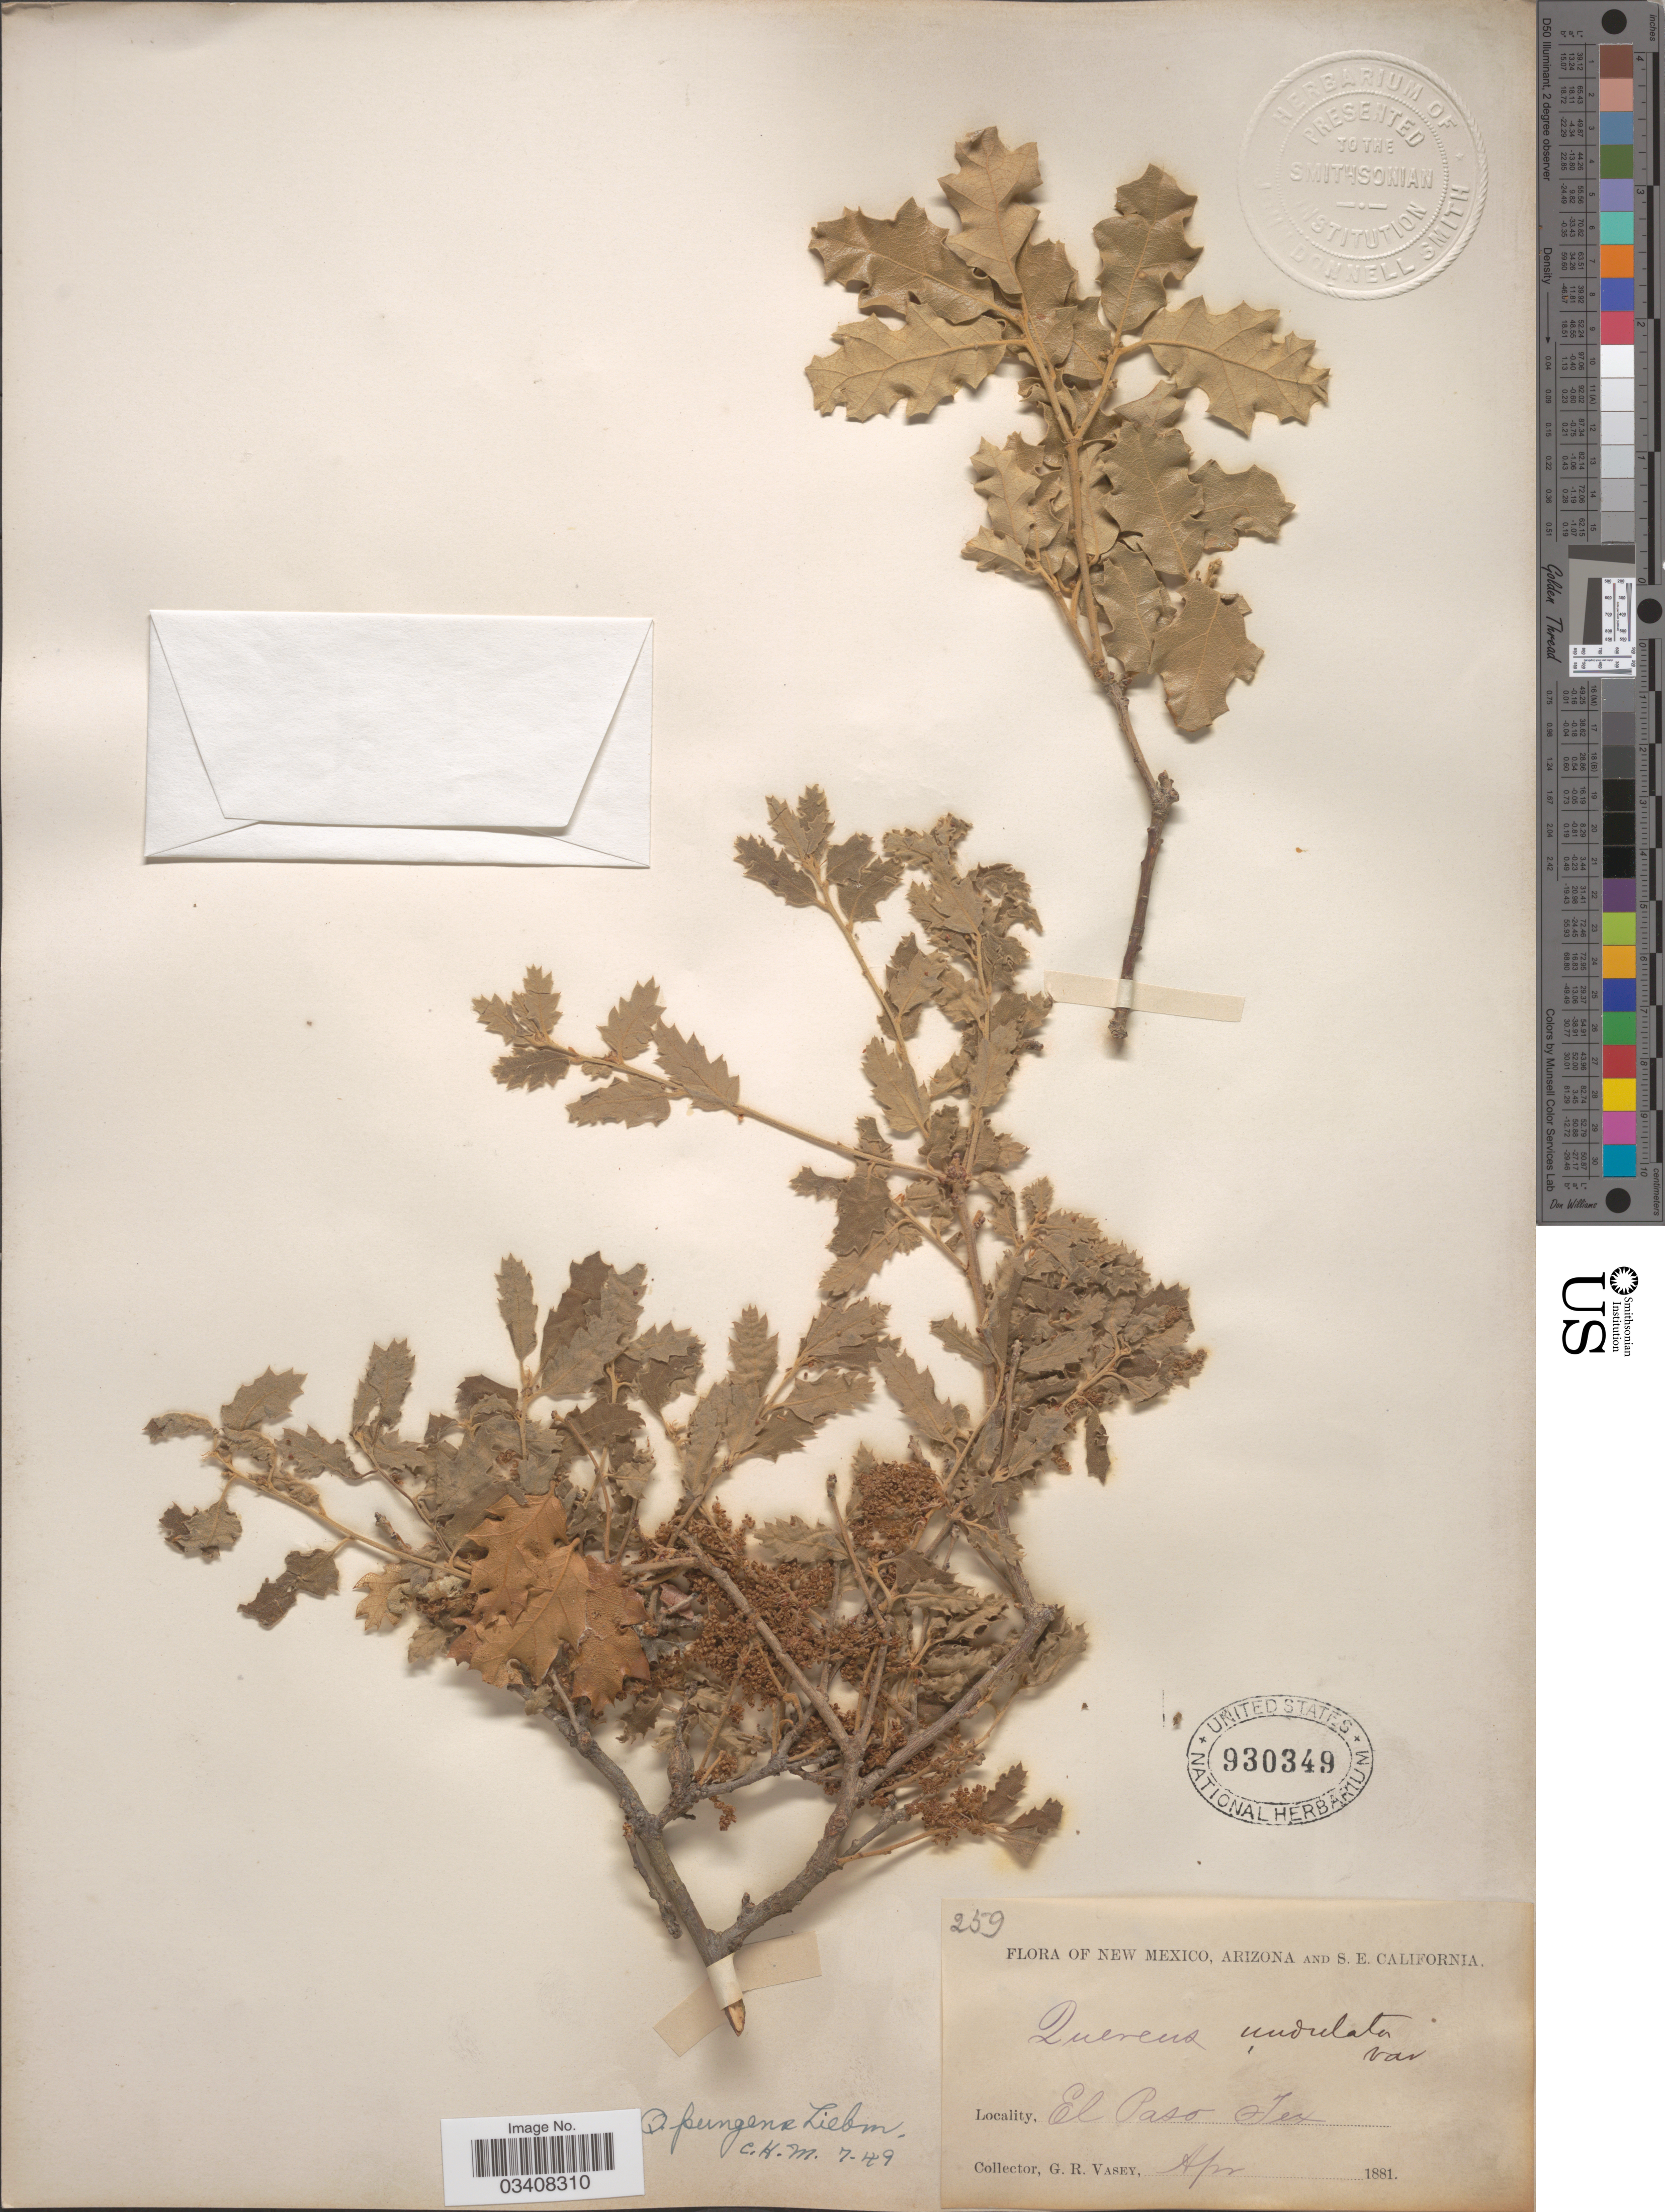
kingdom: Plantae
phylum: Tracheophyta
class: Magnoliopsida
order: Fagales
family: Fagaceae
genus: Quercus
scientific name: Quercus pungens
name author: Liebm.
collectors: G. R. Vasey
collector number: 259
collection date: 1881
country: United States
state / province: Texas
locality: El Paso.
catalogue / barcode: US 930349